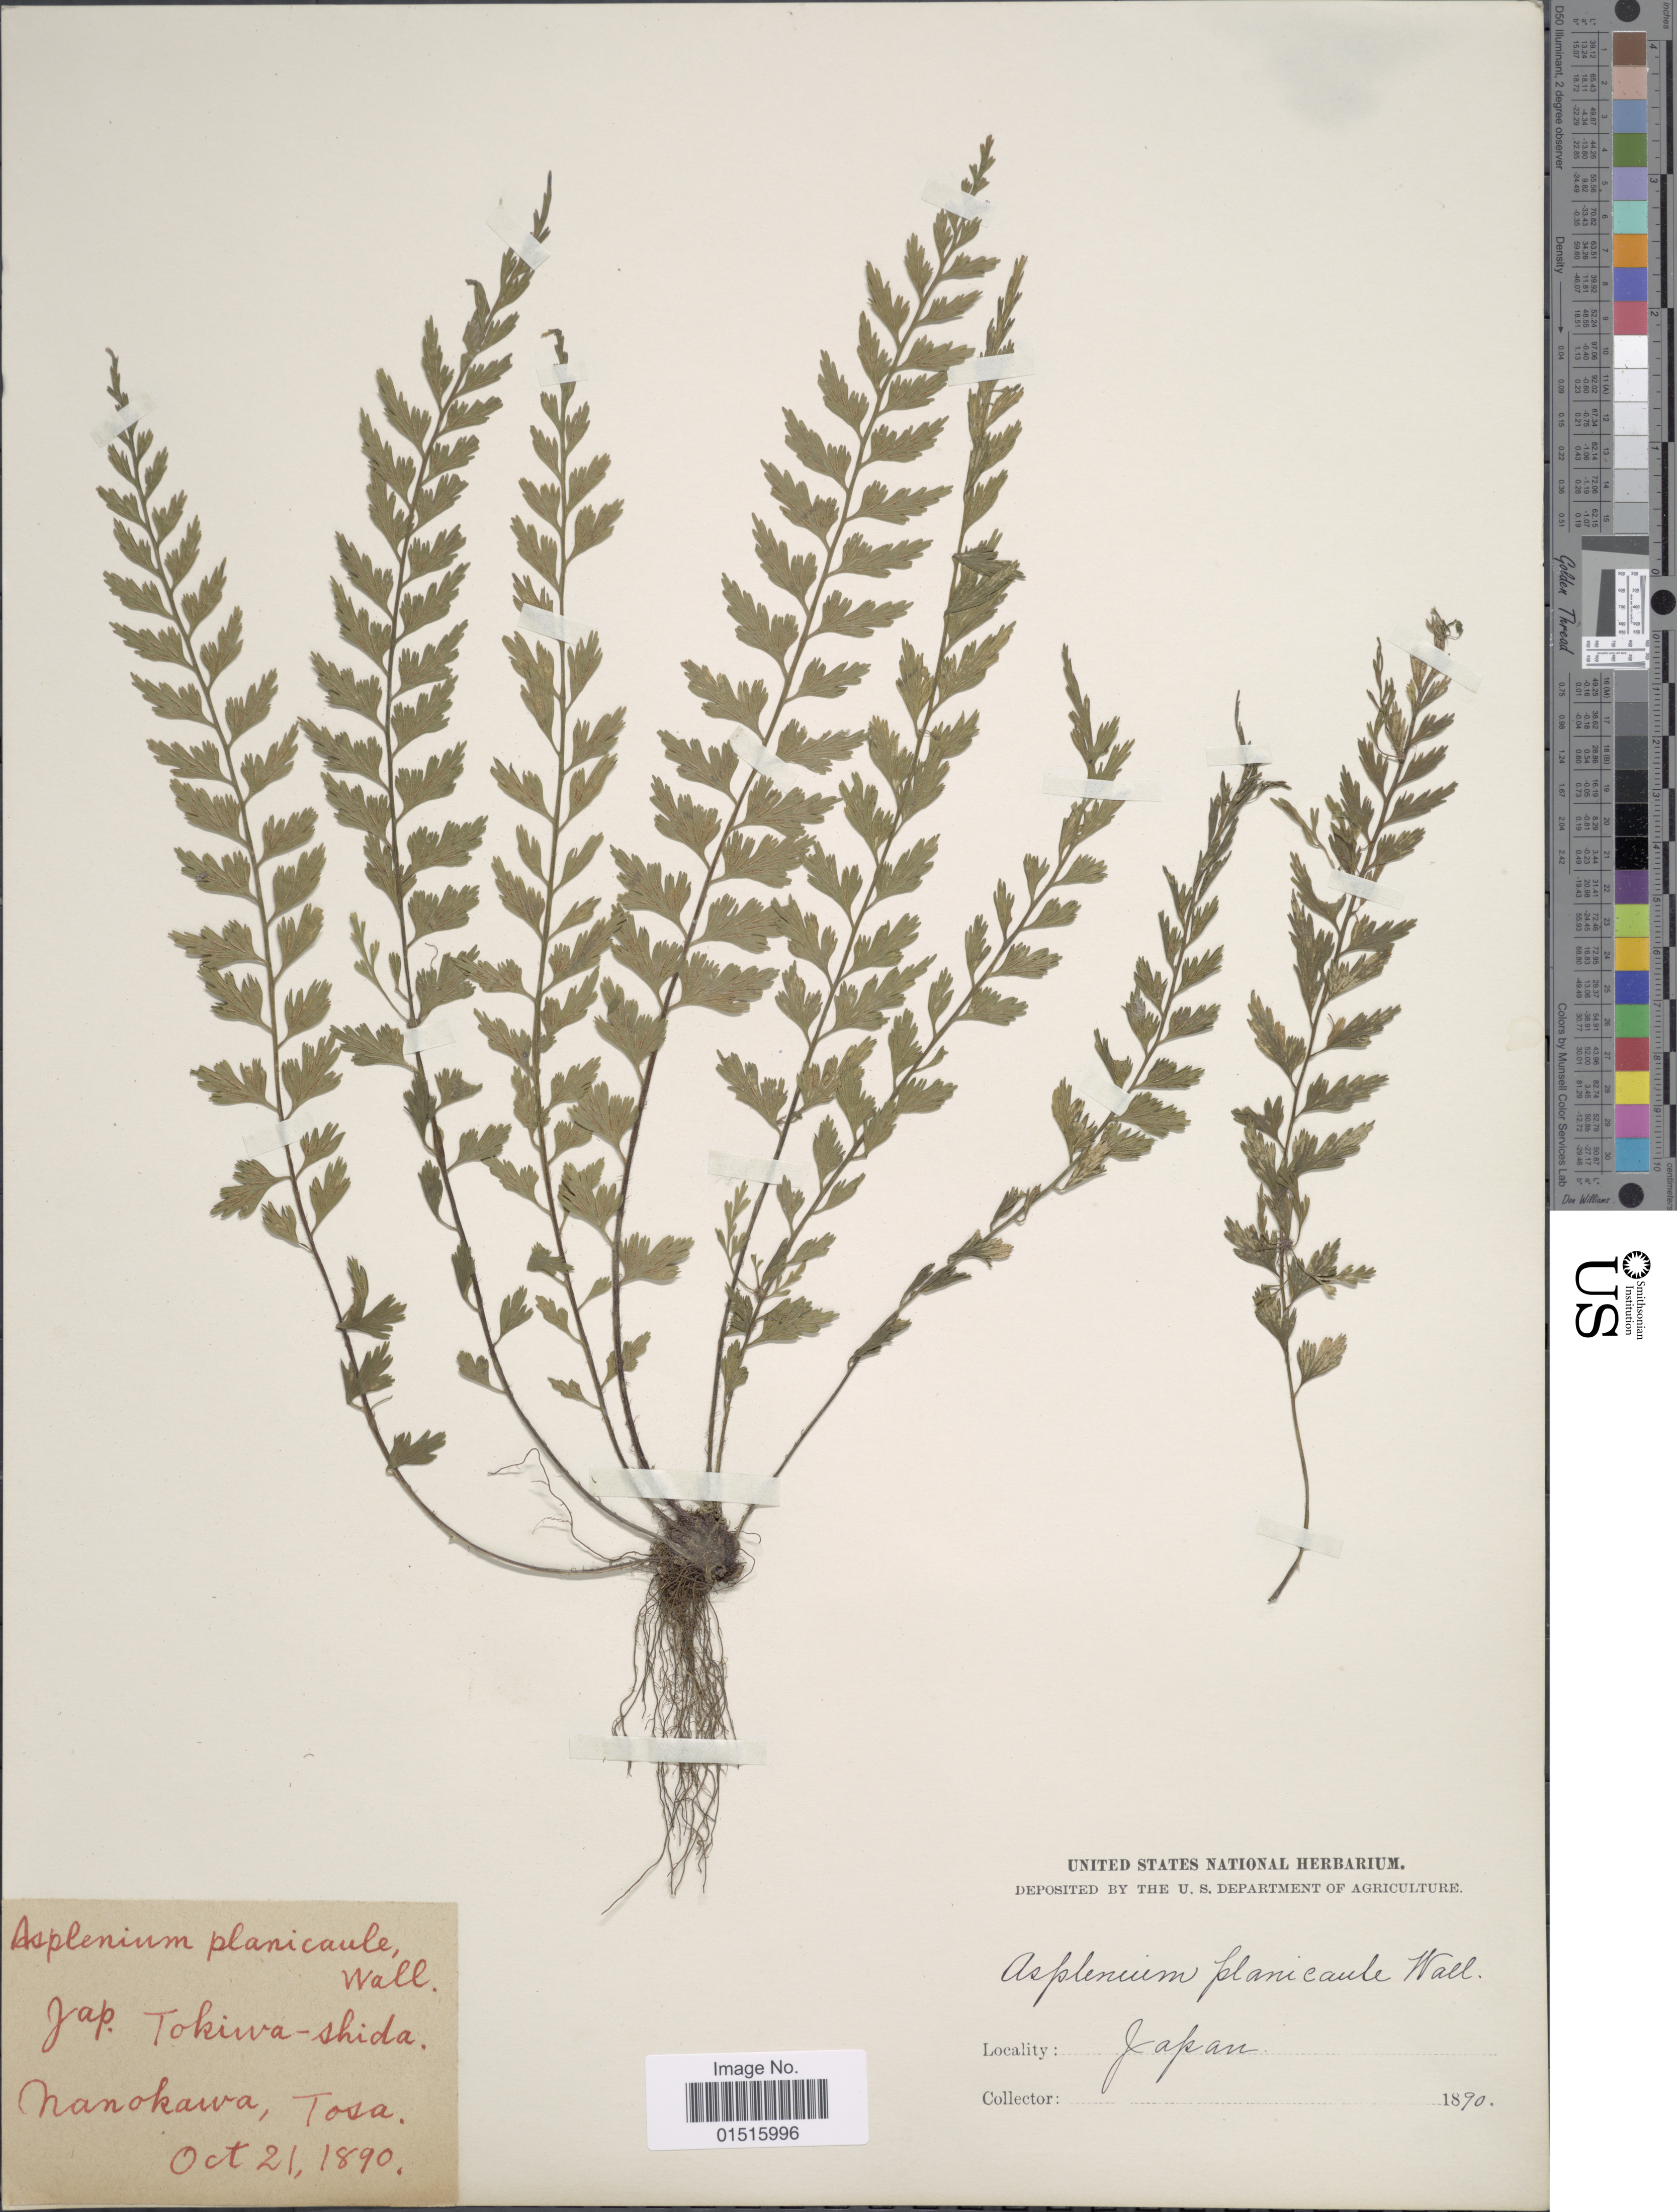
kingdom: Plantae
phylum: Tracheophyta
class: Polypodiopsida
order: Polypodiales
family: Aspleniaceae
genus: Asplenium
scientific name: Asplenium yoshinagae var. planicaule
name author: (Wall. ex Mett.) C.V. Morton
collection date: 1890-10-21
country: Japan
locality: Nanokawa, Tosa